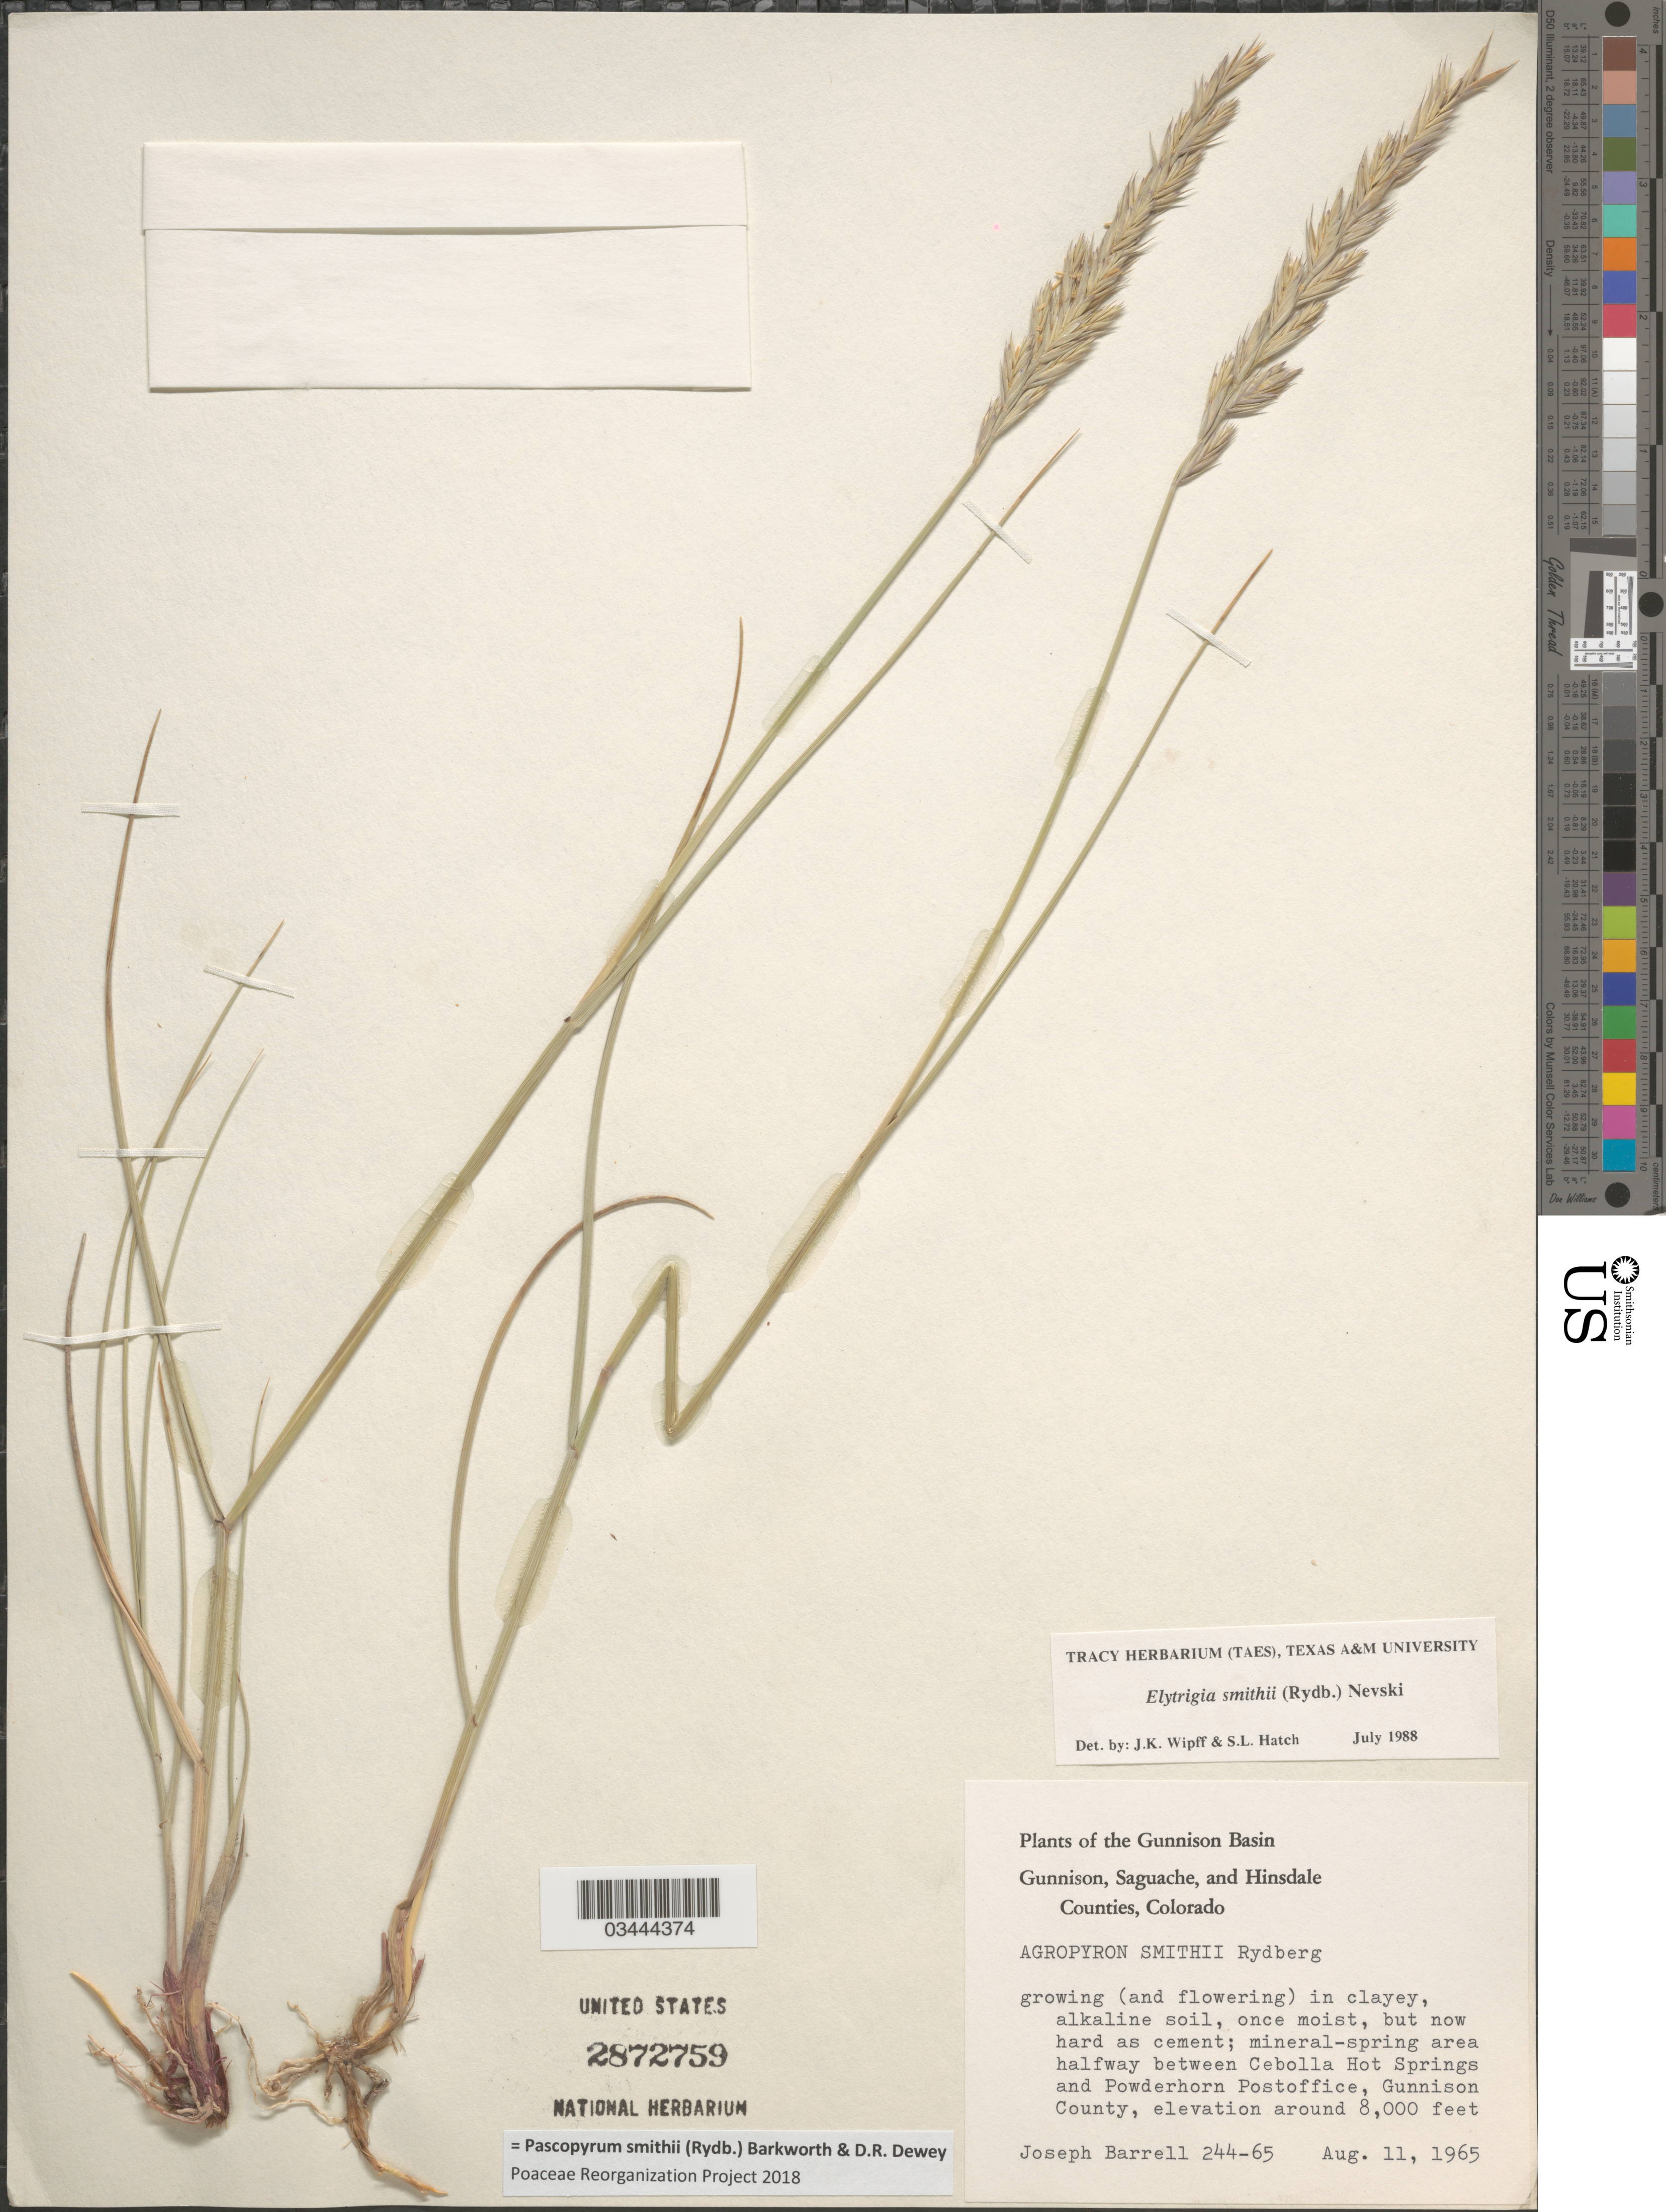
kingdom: Plantae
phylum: Tracheophyta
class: Liliopsida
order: Poales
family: Poaceae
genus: Pascopyrum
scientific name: Pascopyrum smithii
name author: (Rydb.) Barkworth & Dewey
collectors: J. Barrell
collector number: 244-65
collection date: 1965-08-11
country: United States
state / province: Colorado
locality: The Gunnison Basin. Mineral-spring area halfway between Cebolla Hot Springs and Powderhorn Postoffice, Gunnison County.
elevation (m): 2438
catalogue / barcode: US 2872759